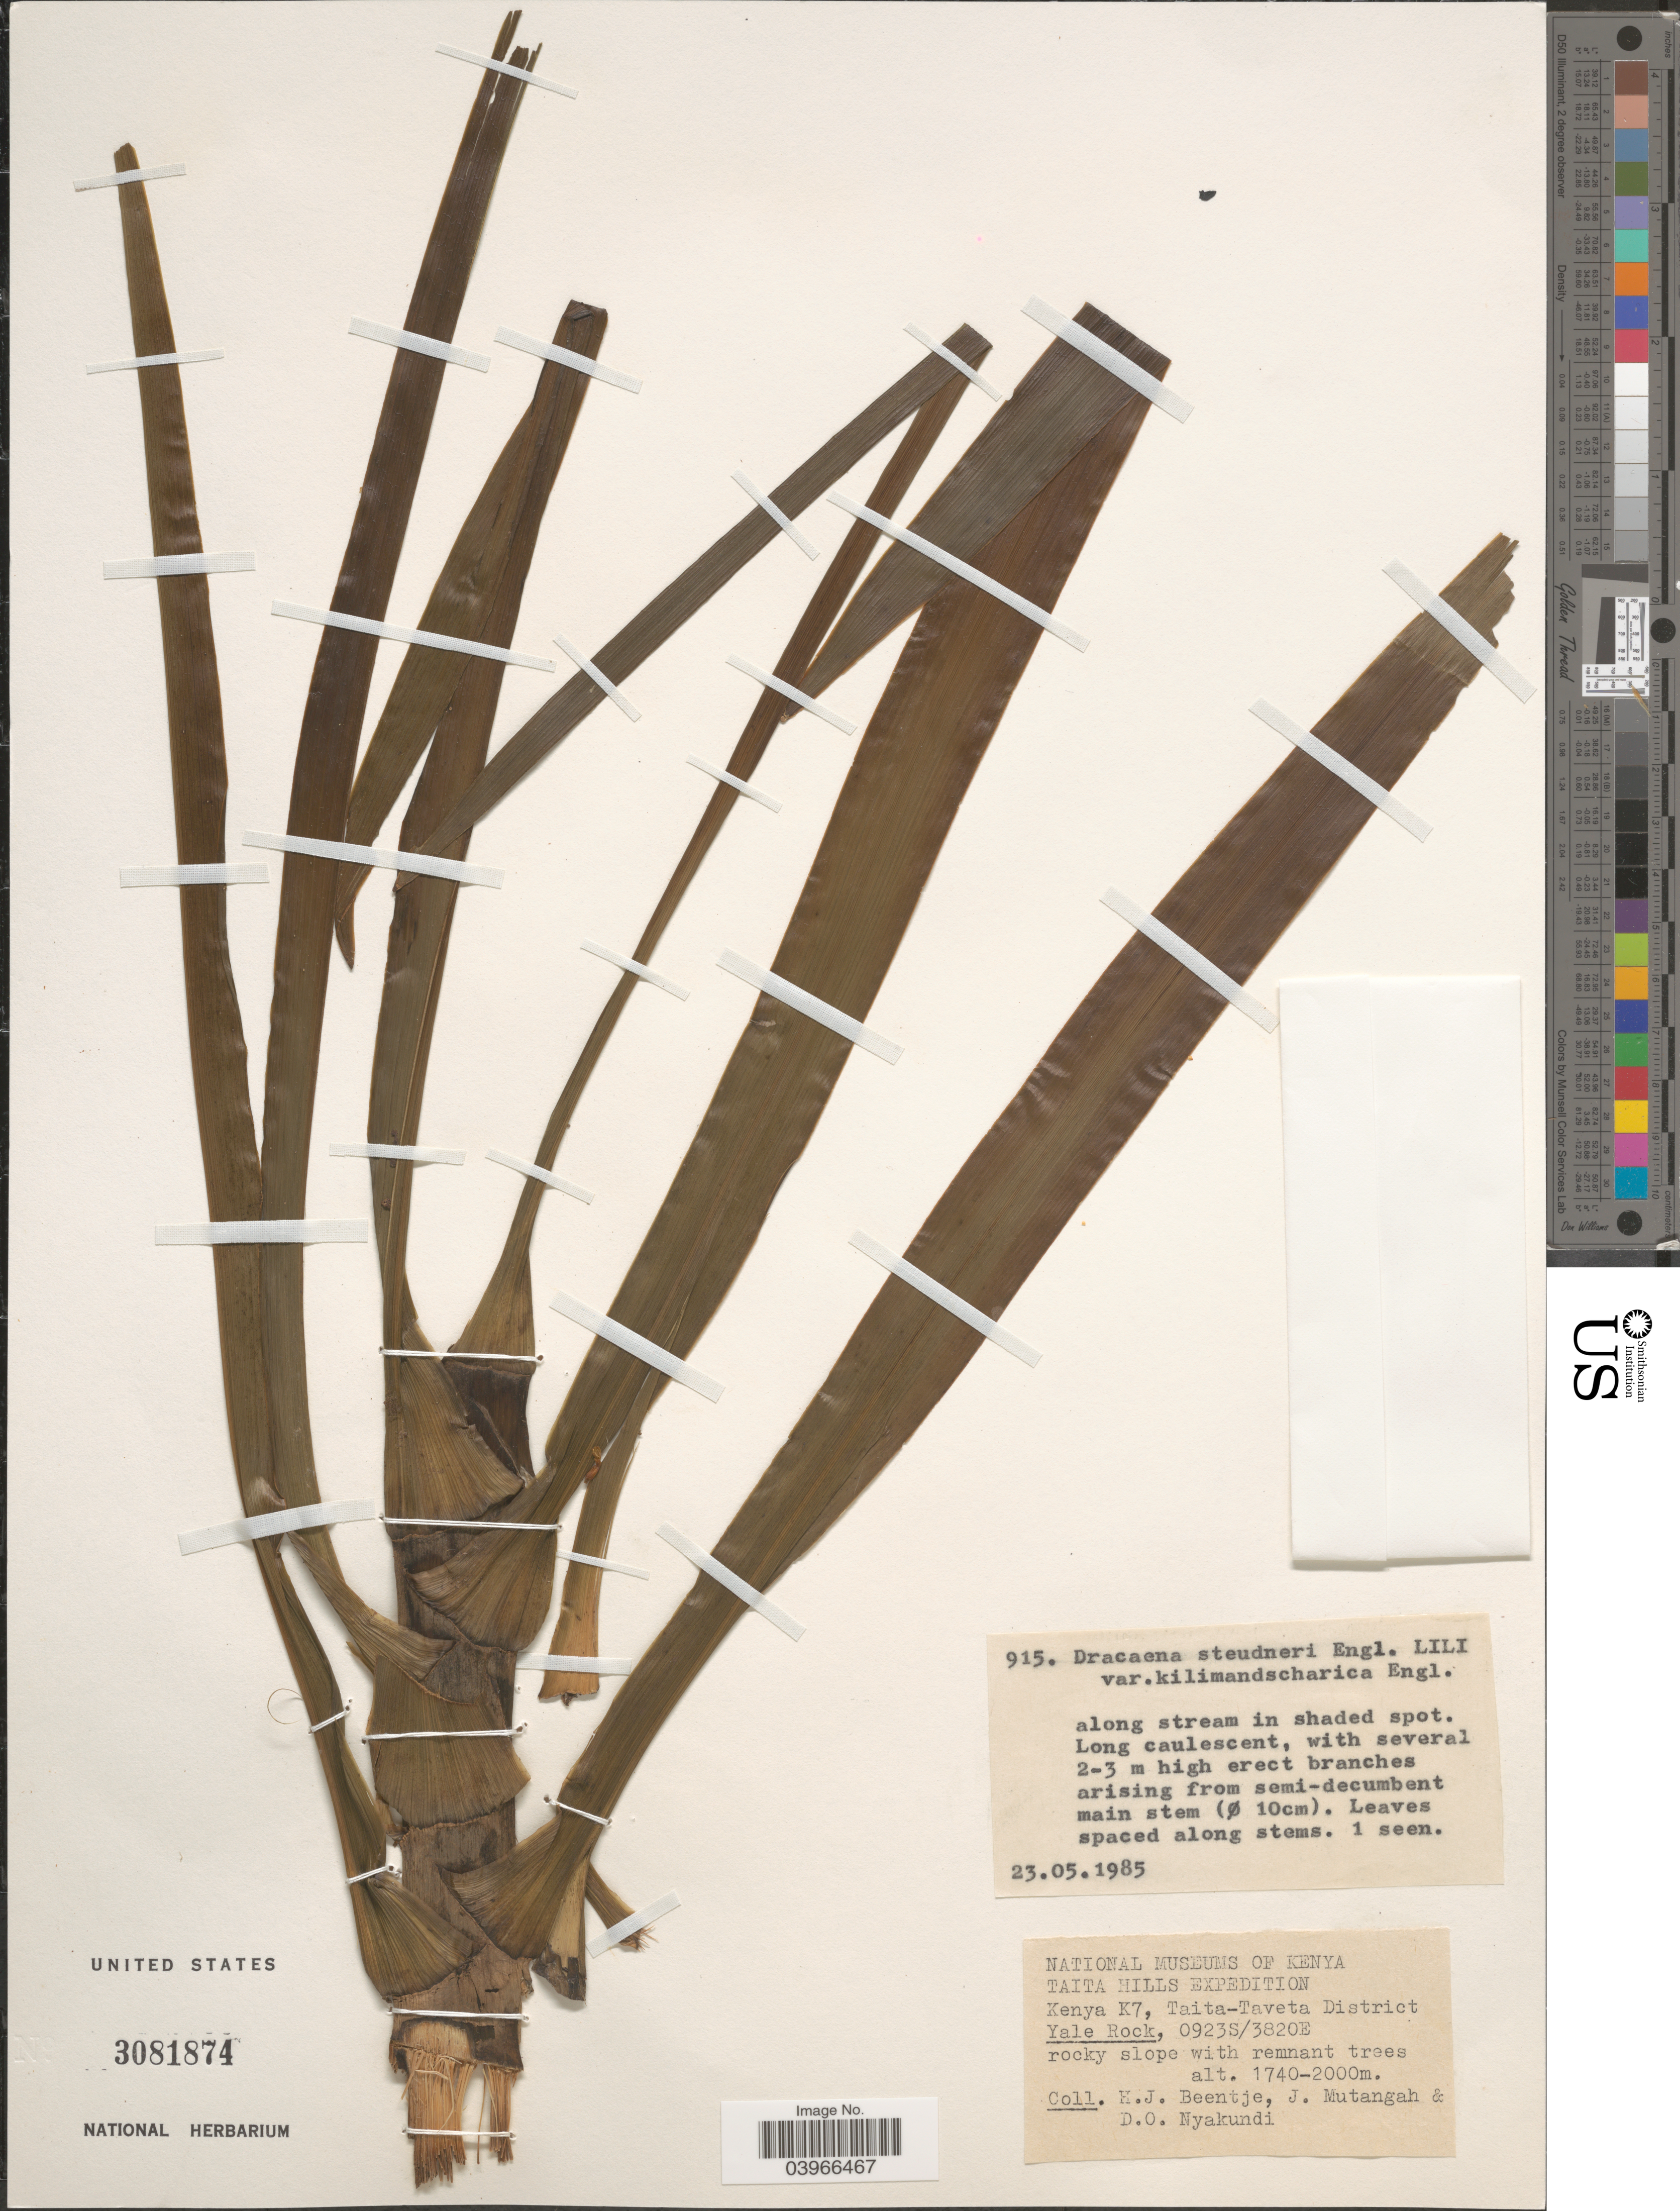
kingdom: Plantae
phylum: Tracheophyta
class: Liliopsida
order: Asparagales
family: Asparagaceae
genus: Dracaena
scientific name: Dracaena steudneri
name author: Engl.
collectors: H. J. Beentje, J. Mutangah & D. Nyakundi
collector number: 915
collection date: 1985-05-23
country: Kenya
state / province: Taita Taveta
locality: Taita Hills. Kenya K7, Taita-Taveta District Yale Rock.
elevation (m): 1740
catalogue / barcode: US 3081874